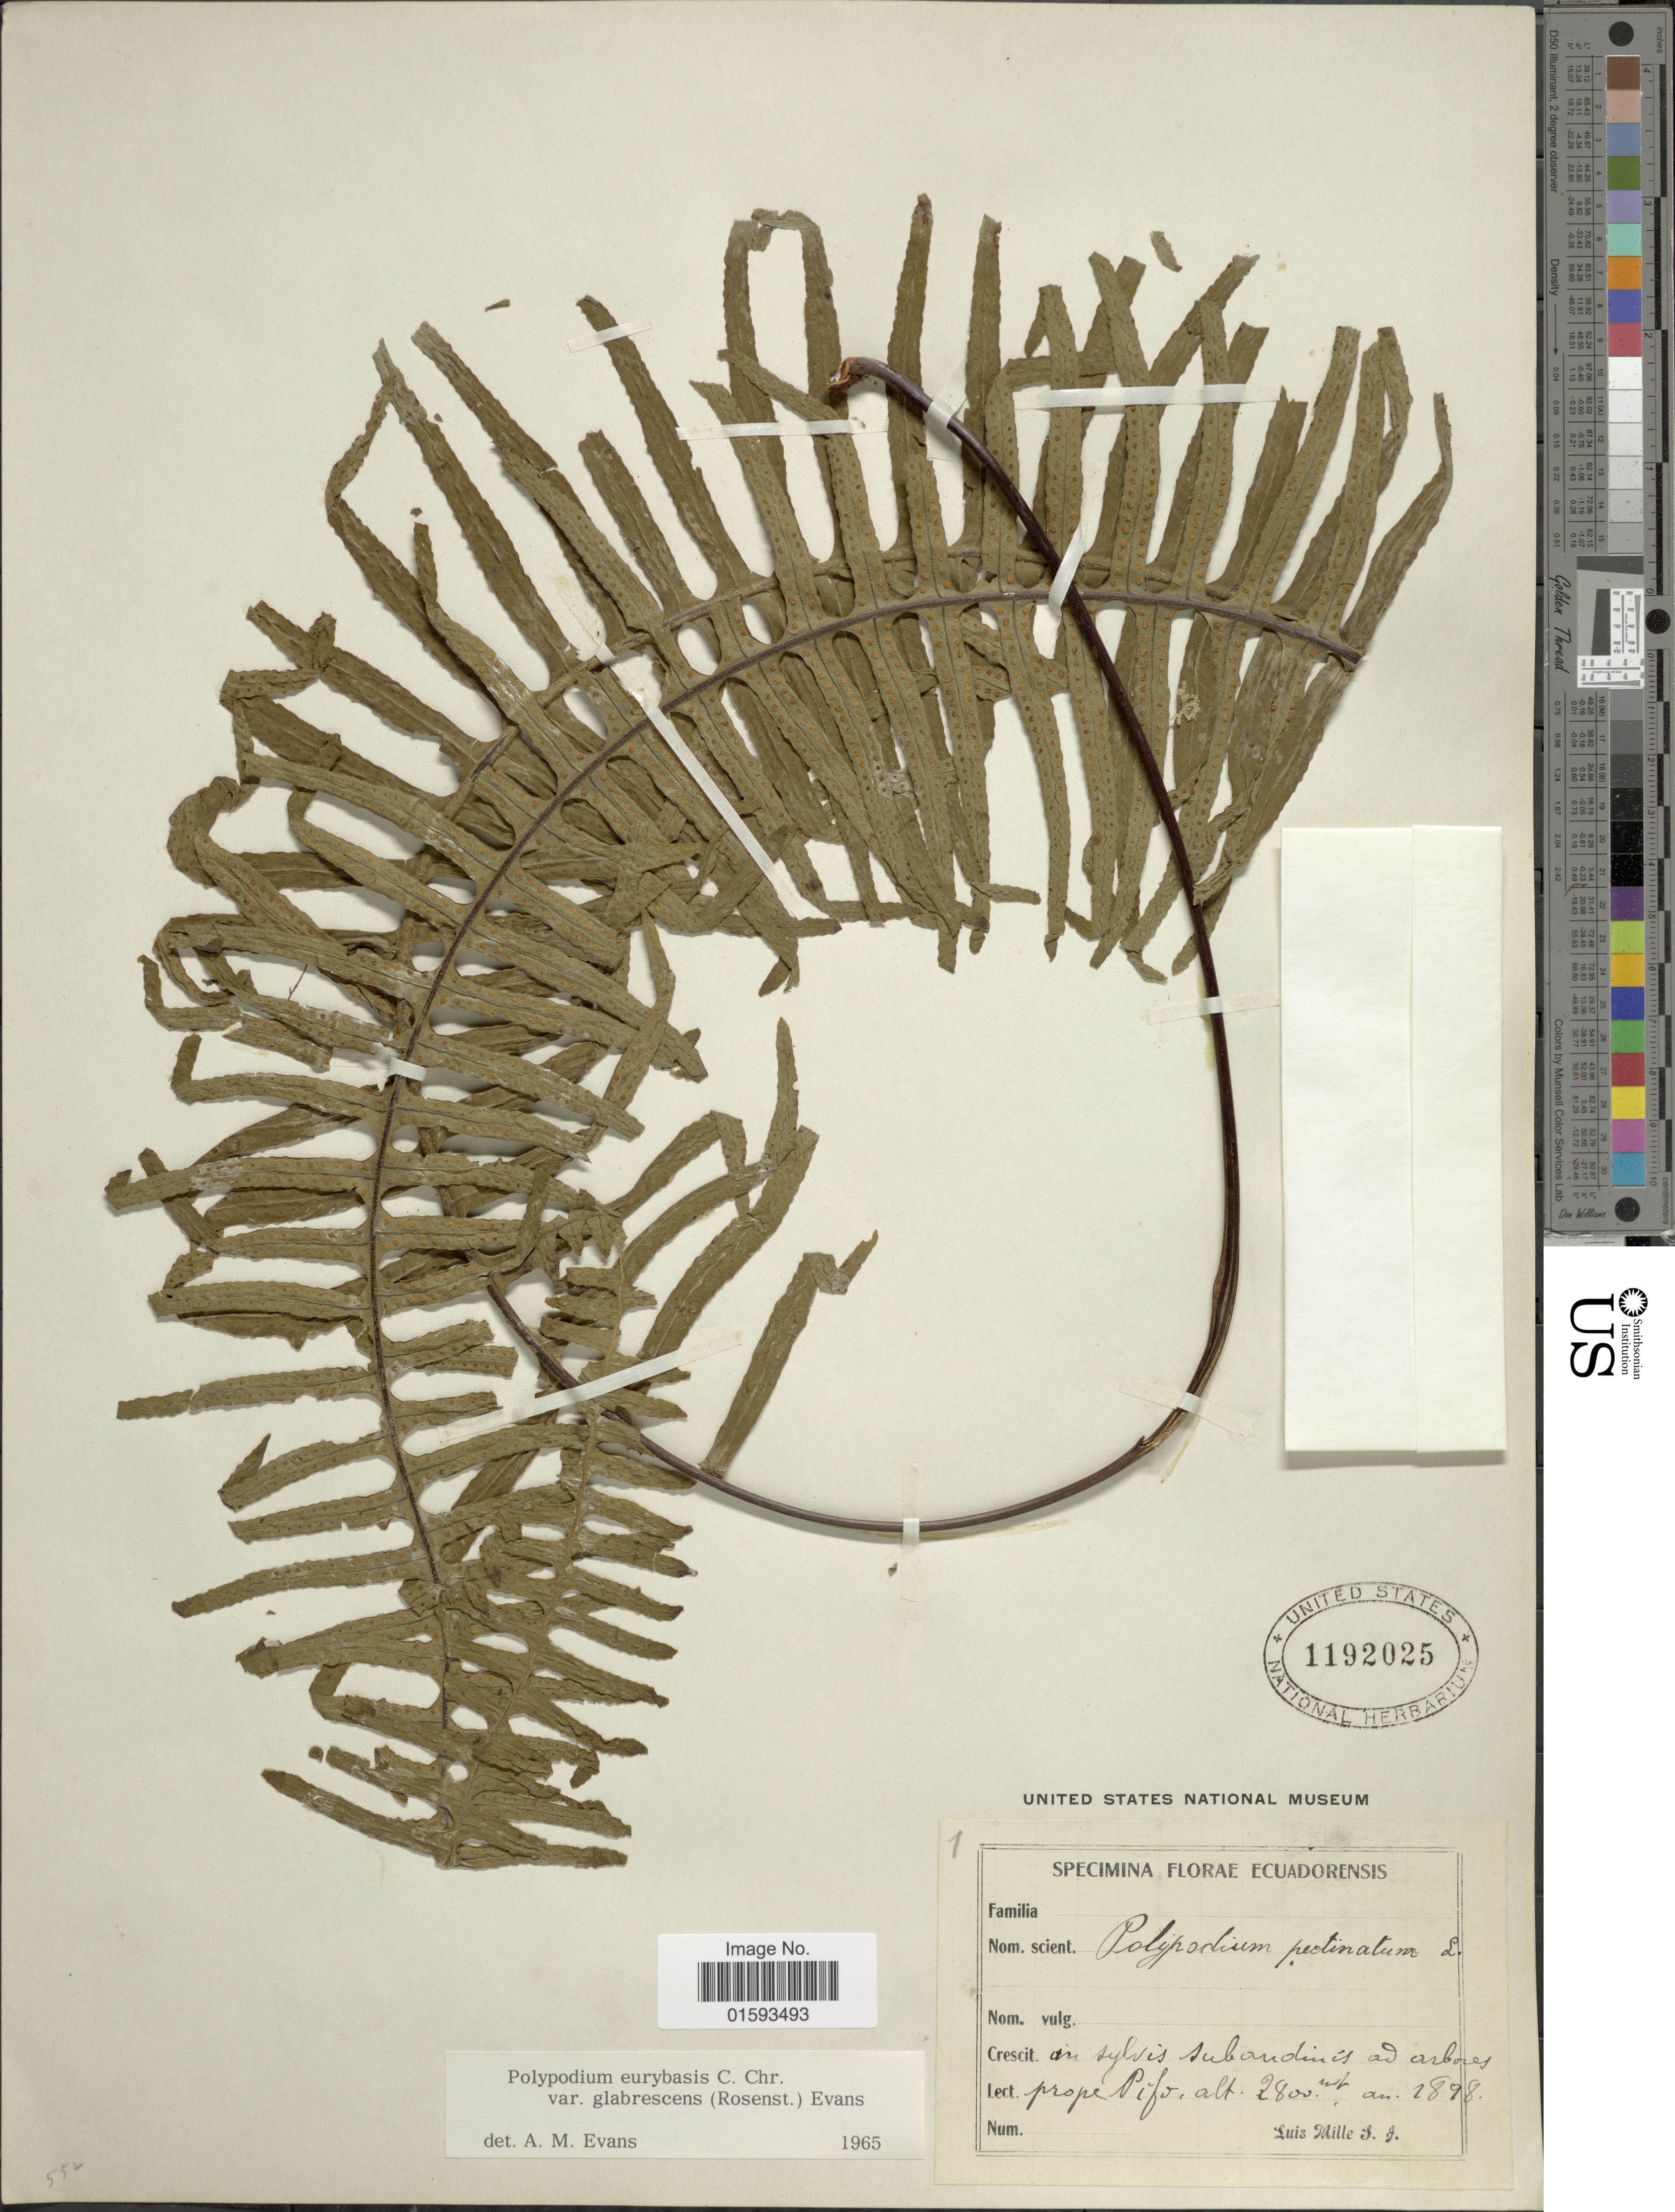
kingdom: Plantae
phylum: Tracheophyta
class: Polypodiopsida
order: Polypodiales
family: Polypodiaceae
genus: Pecluma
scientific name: Pecluma eurybasis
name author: (C. Chr.) M.G. Price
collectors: L. Mille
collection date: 1898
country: Ecuador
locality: in sylvis subandinis ad arbores, prope pifo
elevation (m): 2800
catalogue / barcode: US 1192025